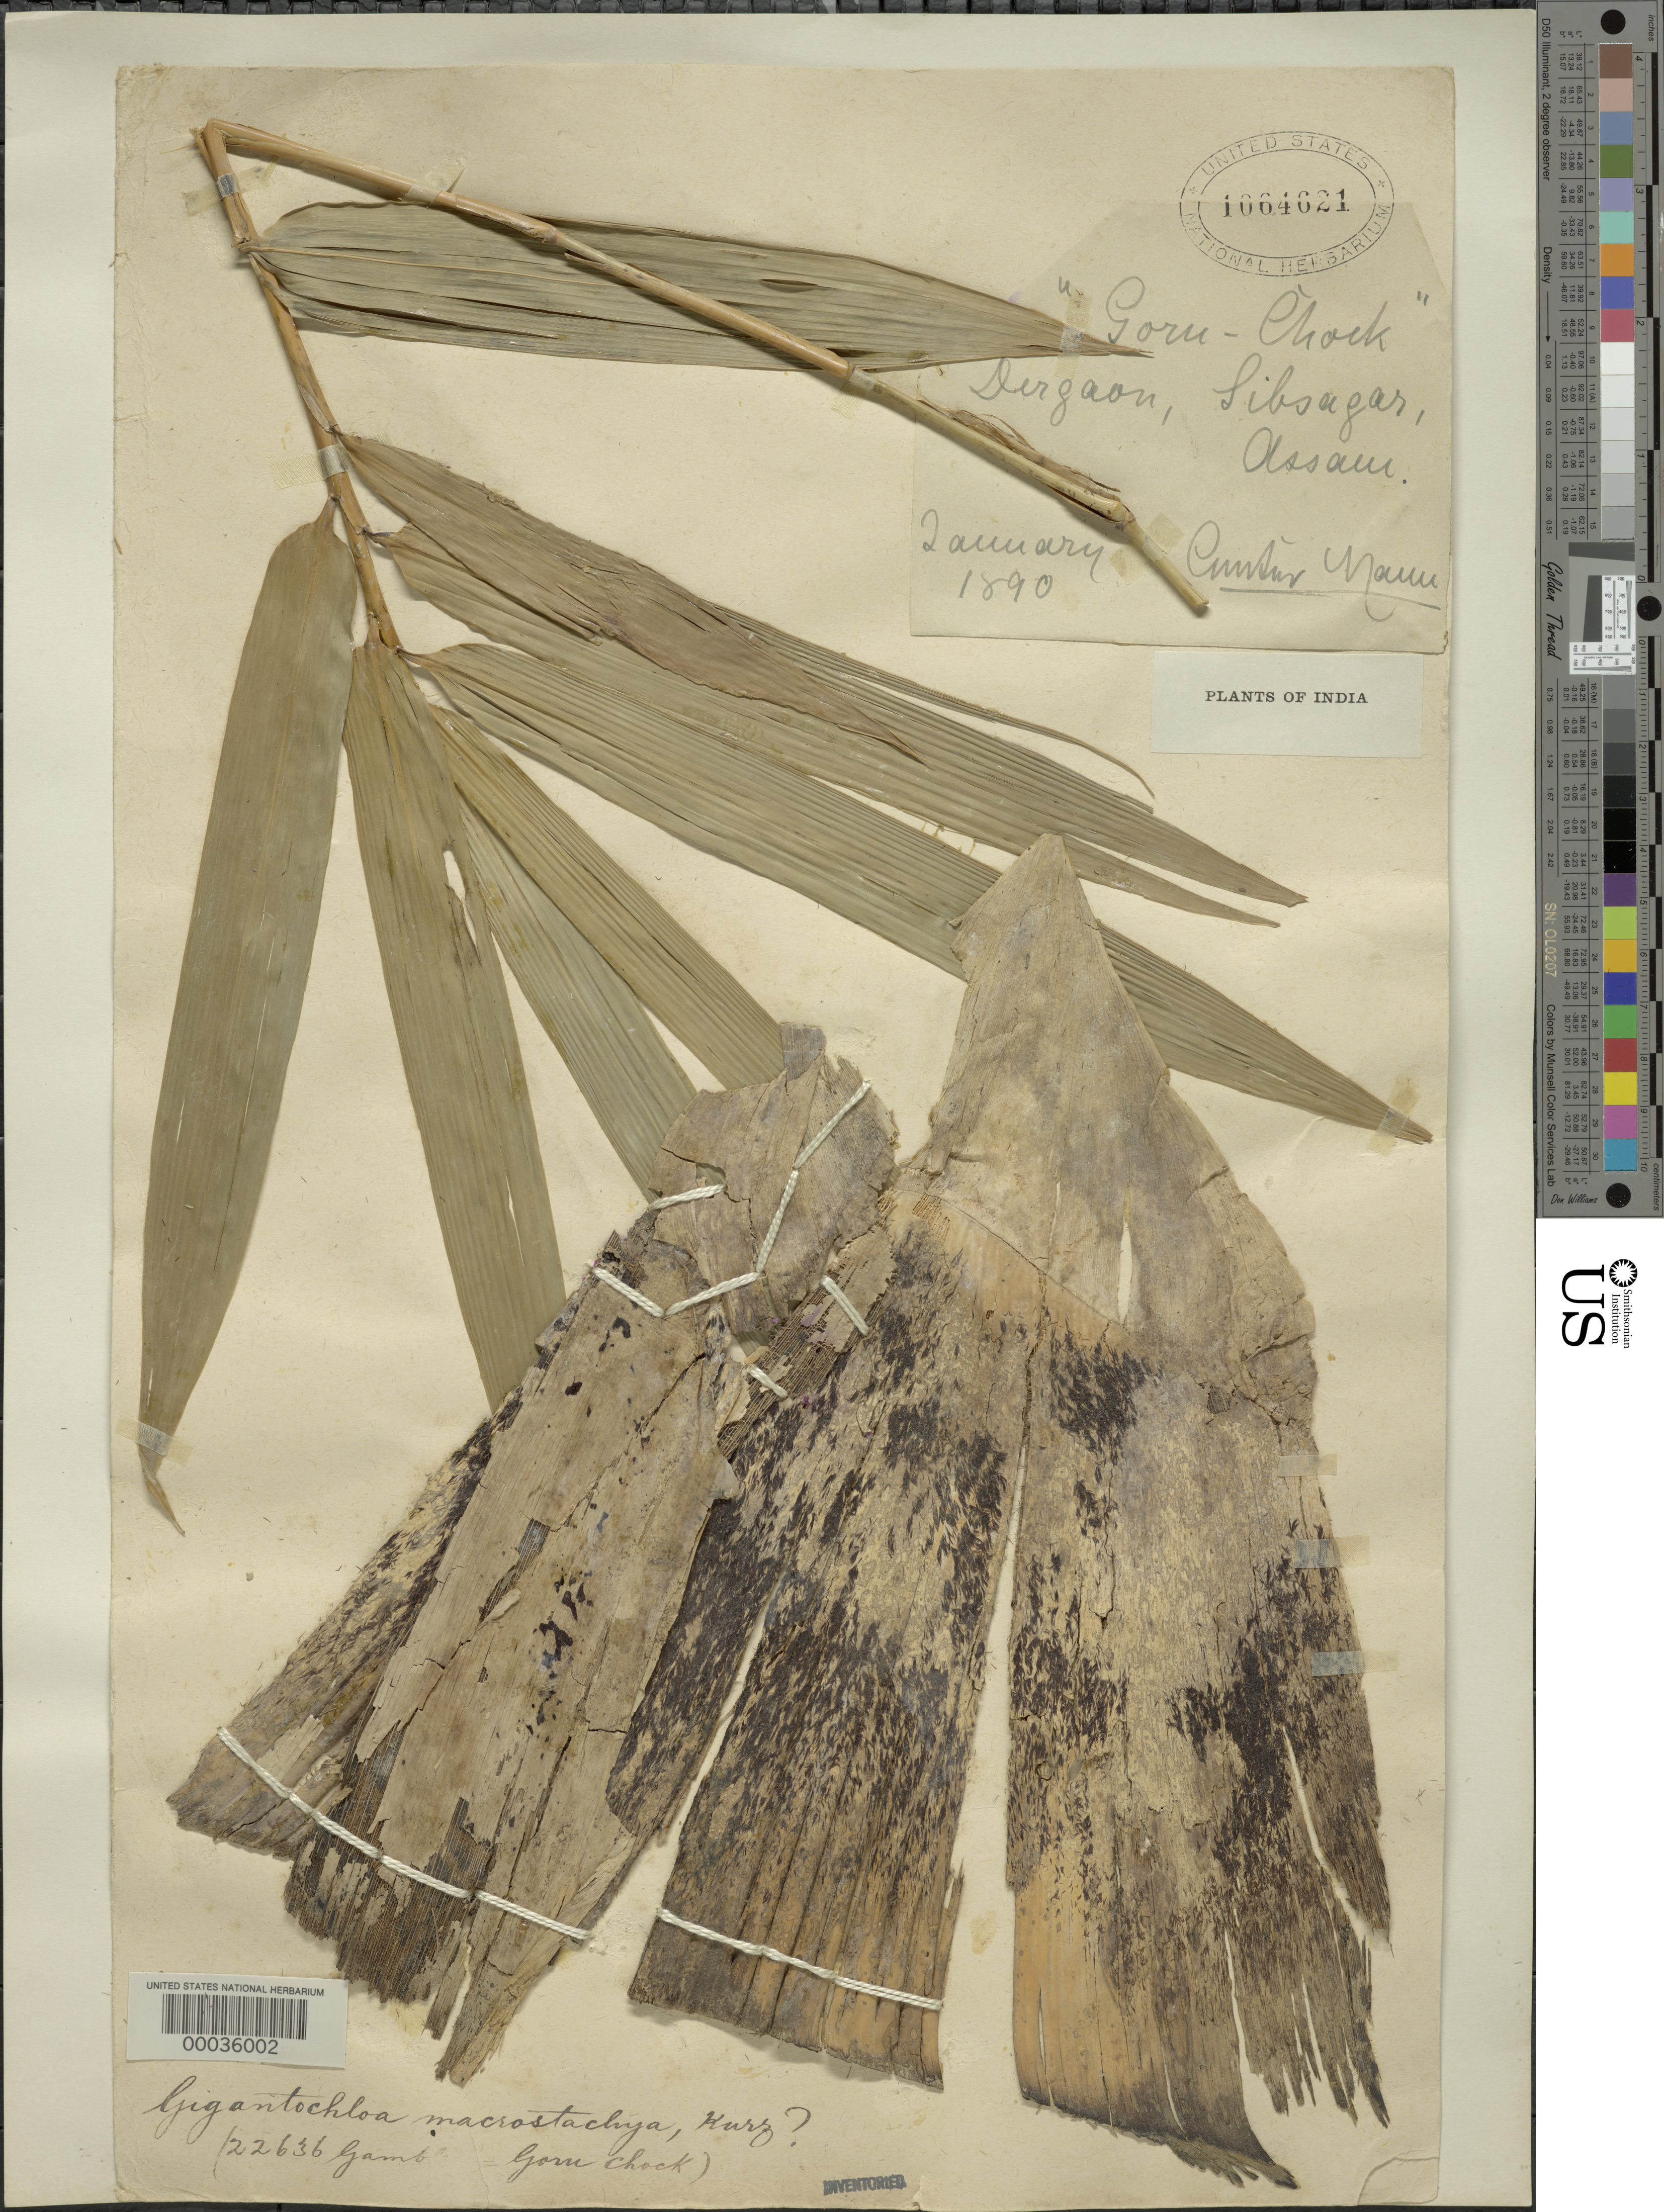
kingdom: Plantae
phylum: Tracheophyta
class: Liliopsida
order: Poales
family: Poaceae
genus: Dendrocalamus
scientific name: Dendrocalamus sp.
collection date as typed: Jan 1890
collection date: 1890-01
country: India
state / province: Assam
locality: Dergaon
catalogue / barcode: US 1064621